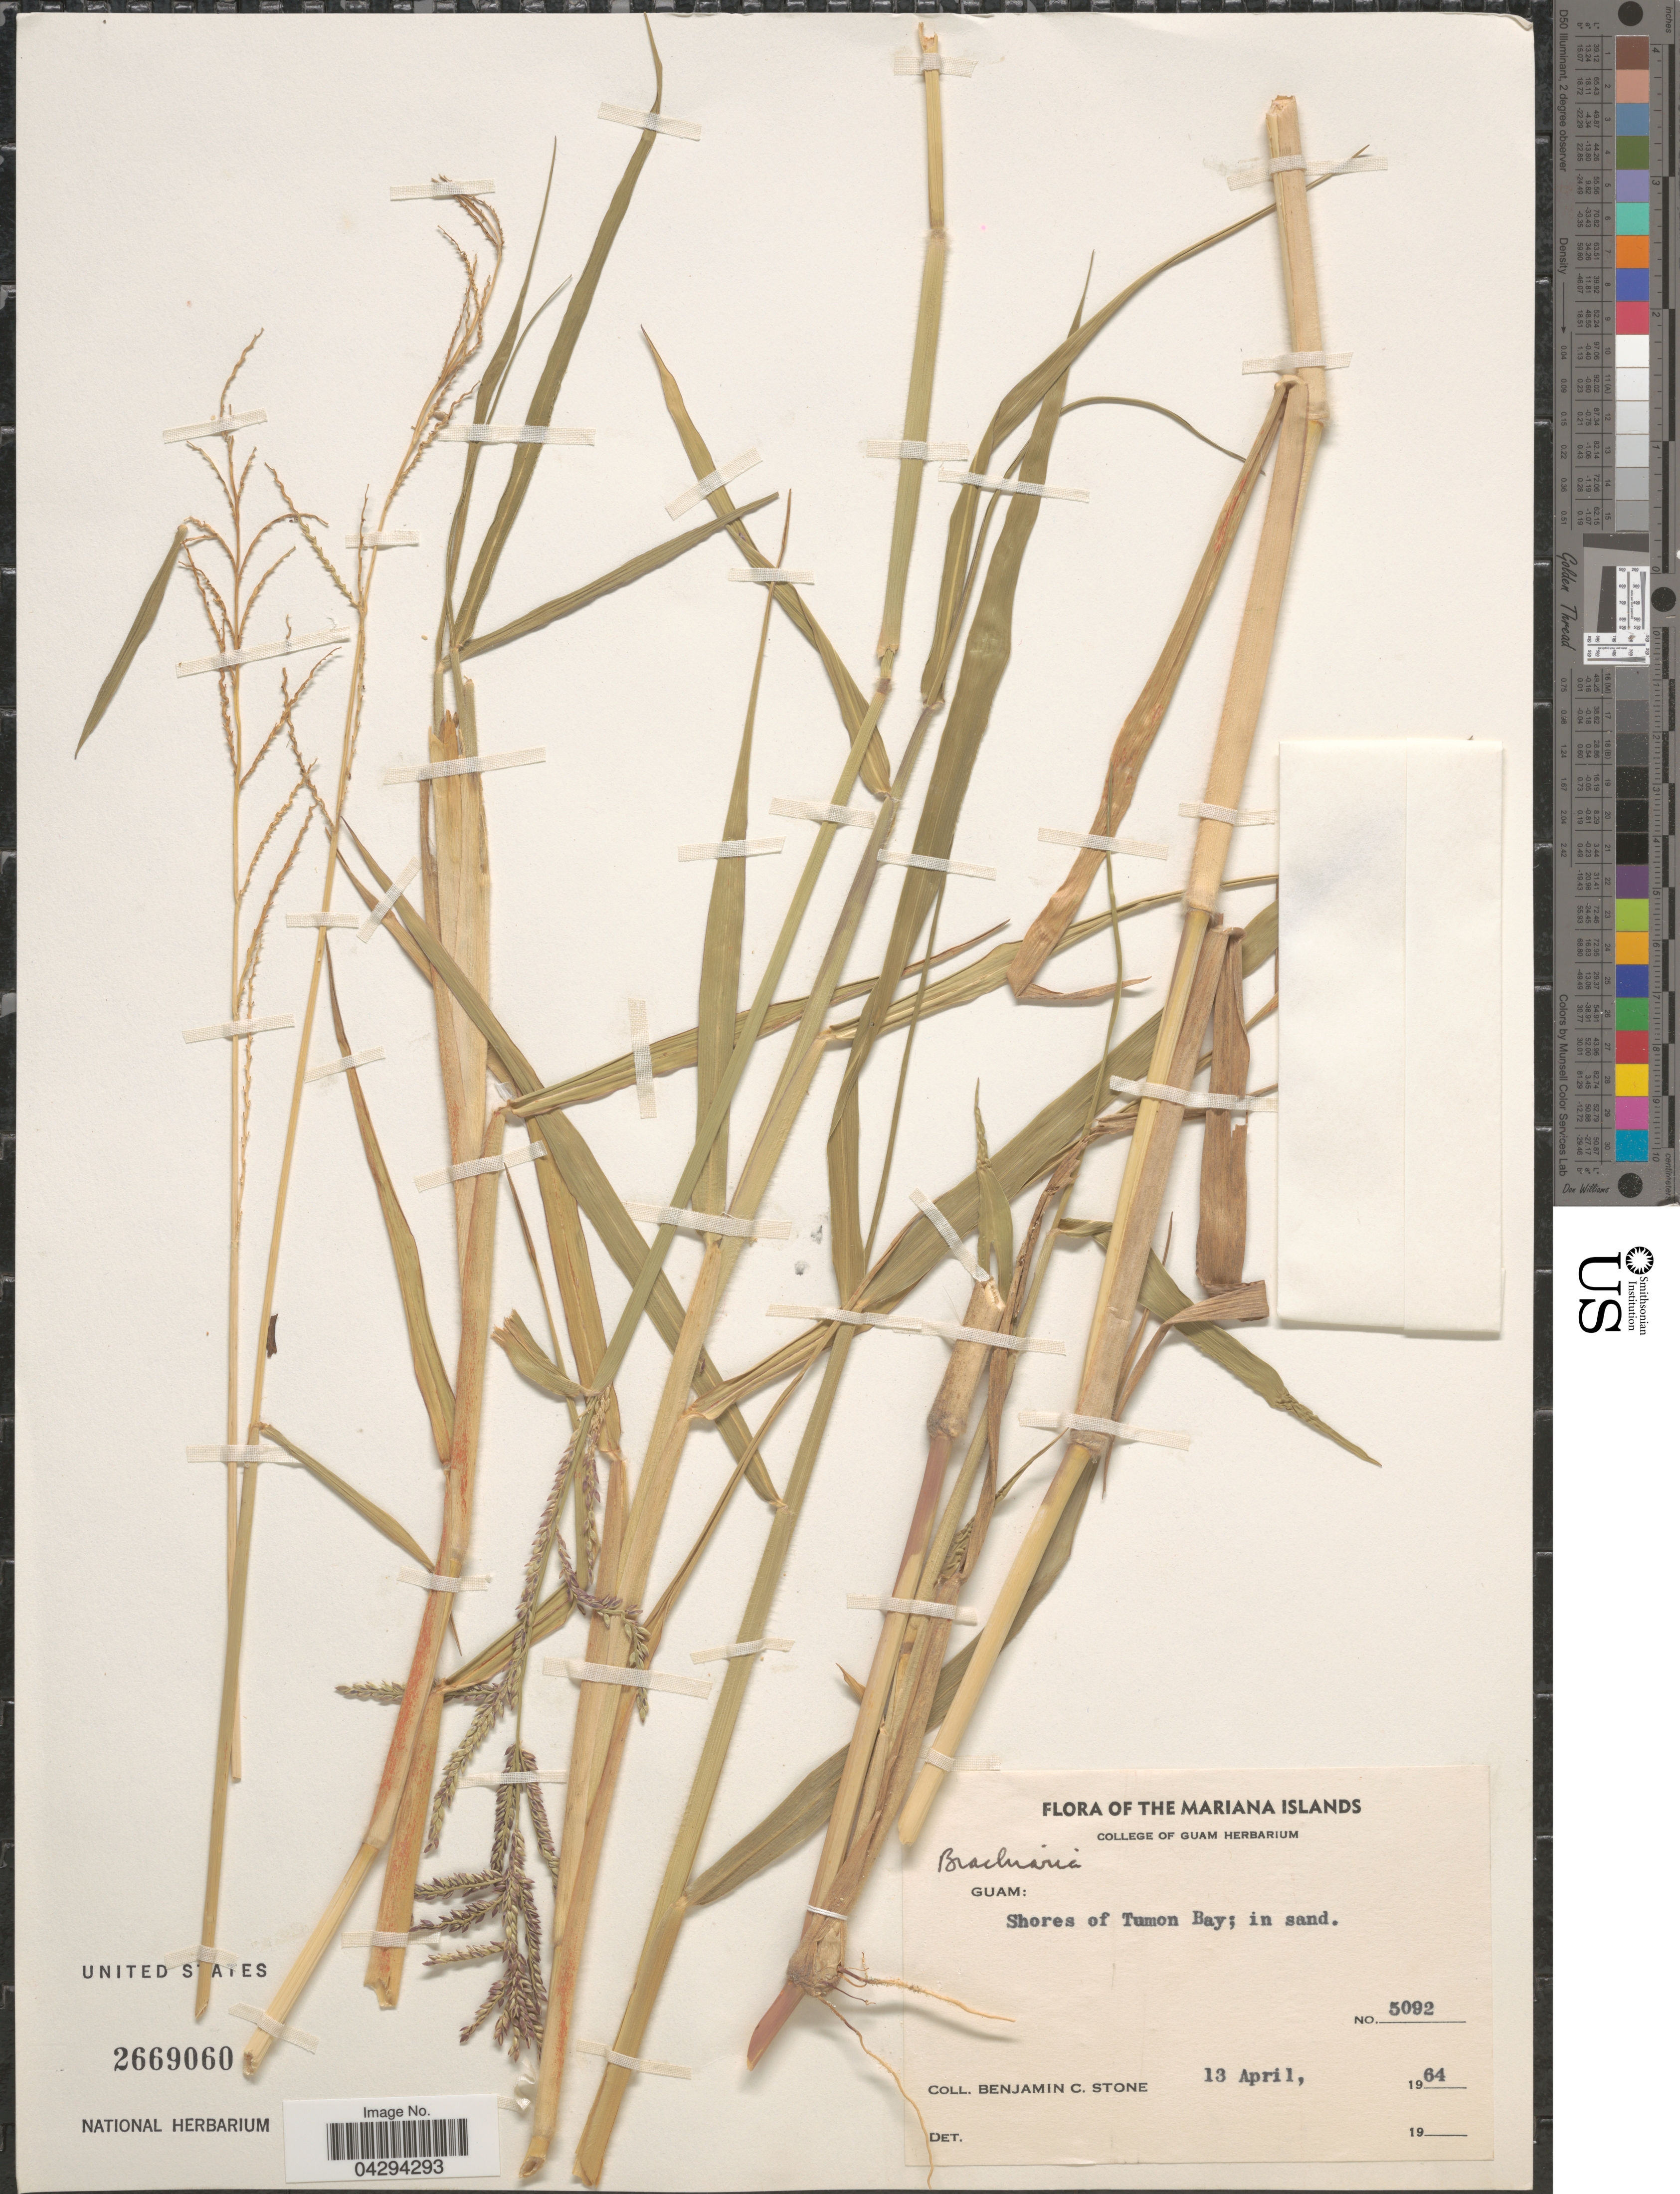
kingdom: Plantae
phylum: Tracheophyta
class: Liliopsida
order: Poales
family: Poaceae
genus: Urochloa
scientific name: Urochloa sp.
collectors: B. C. Stone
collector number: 5092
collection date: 1964-04-13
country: Guam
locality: The Mariana Islands. Shores of Tumon Bay; in sand.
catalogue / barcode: US 2669060